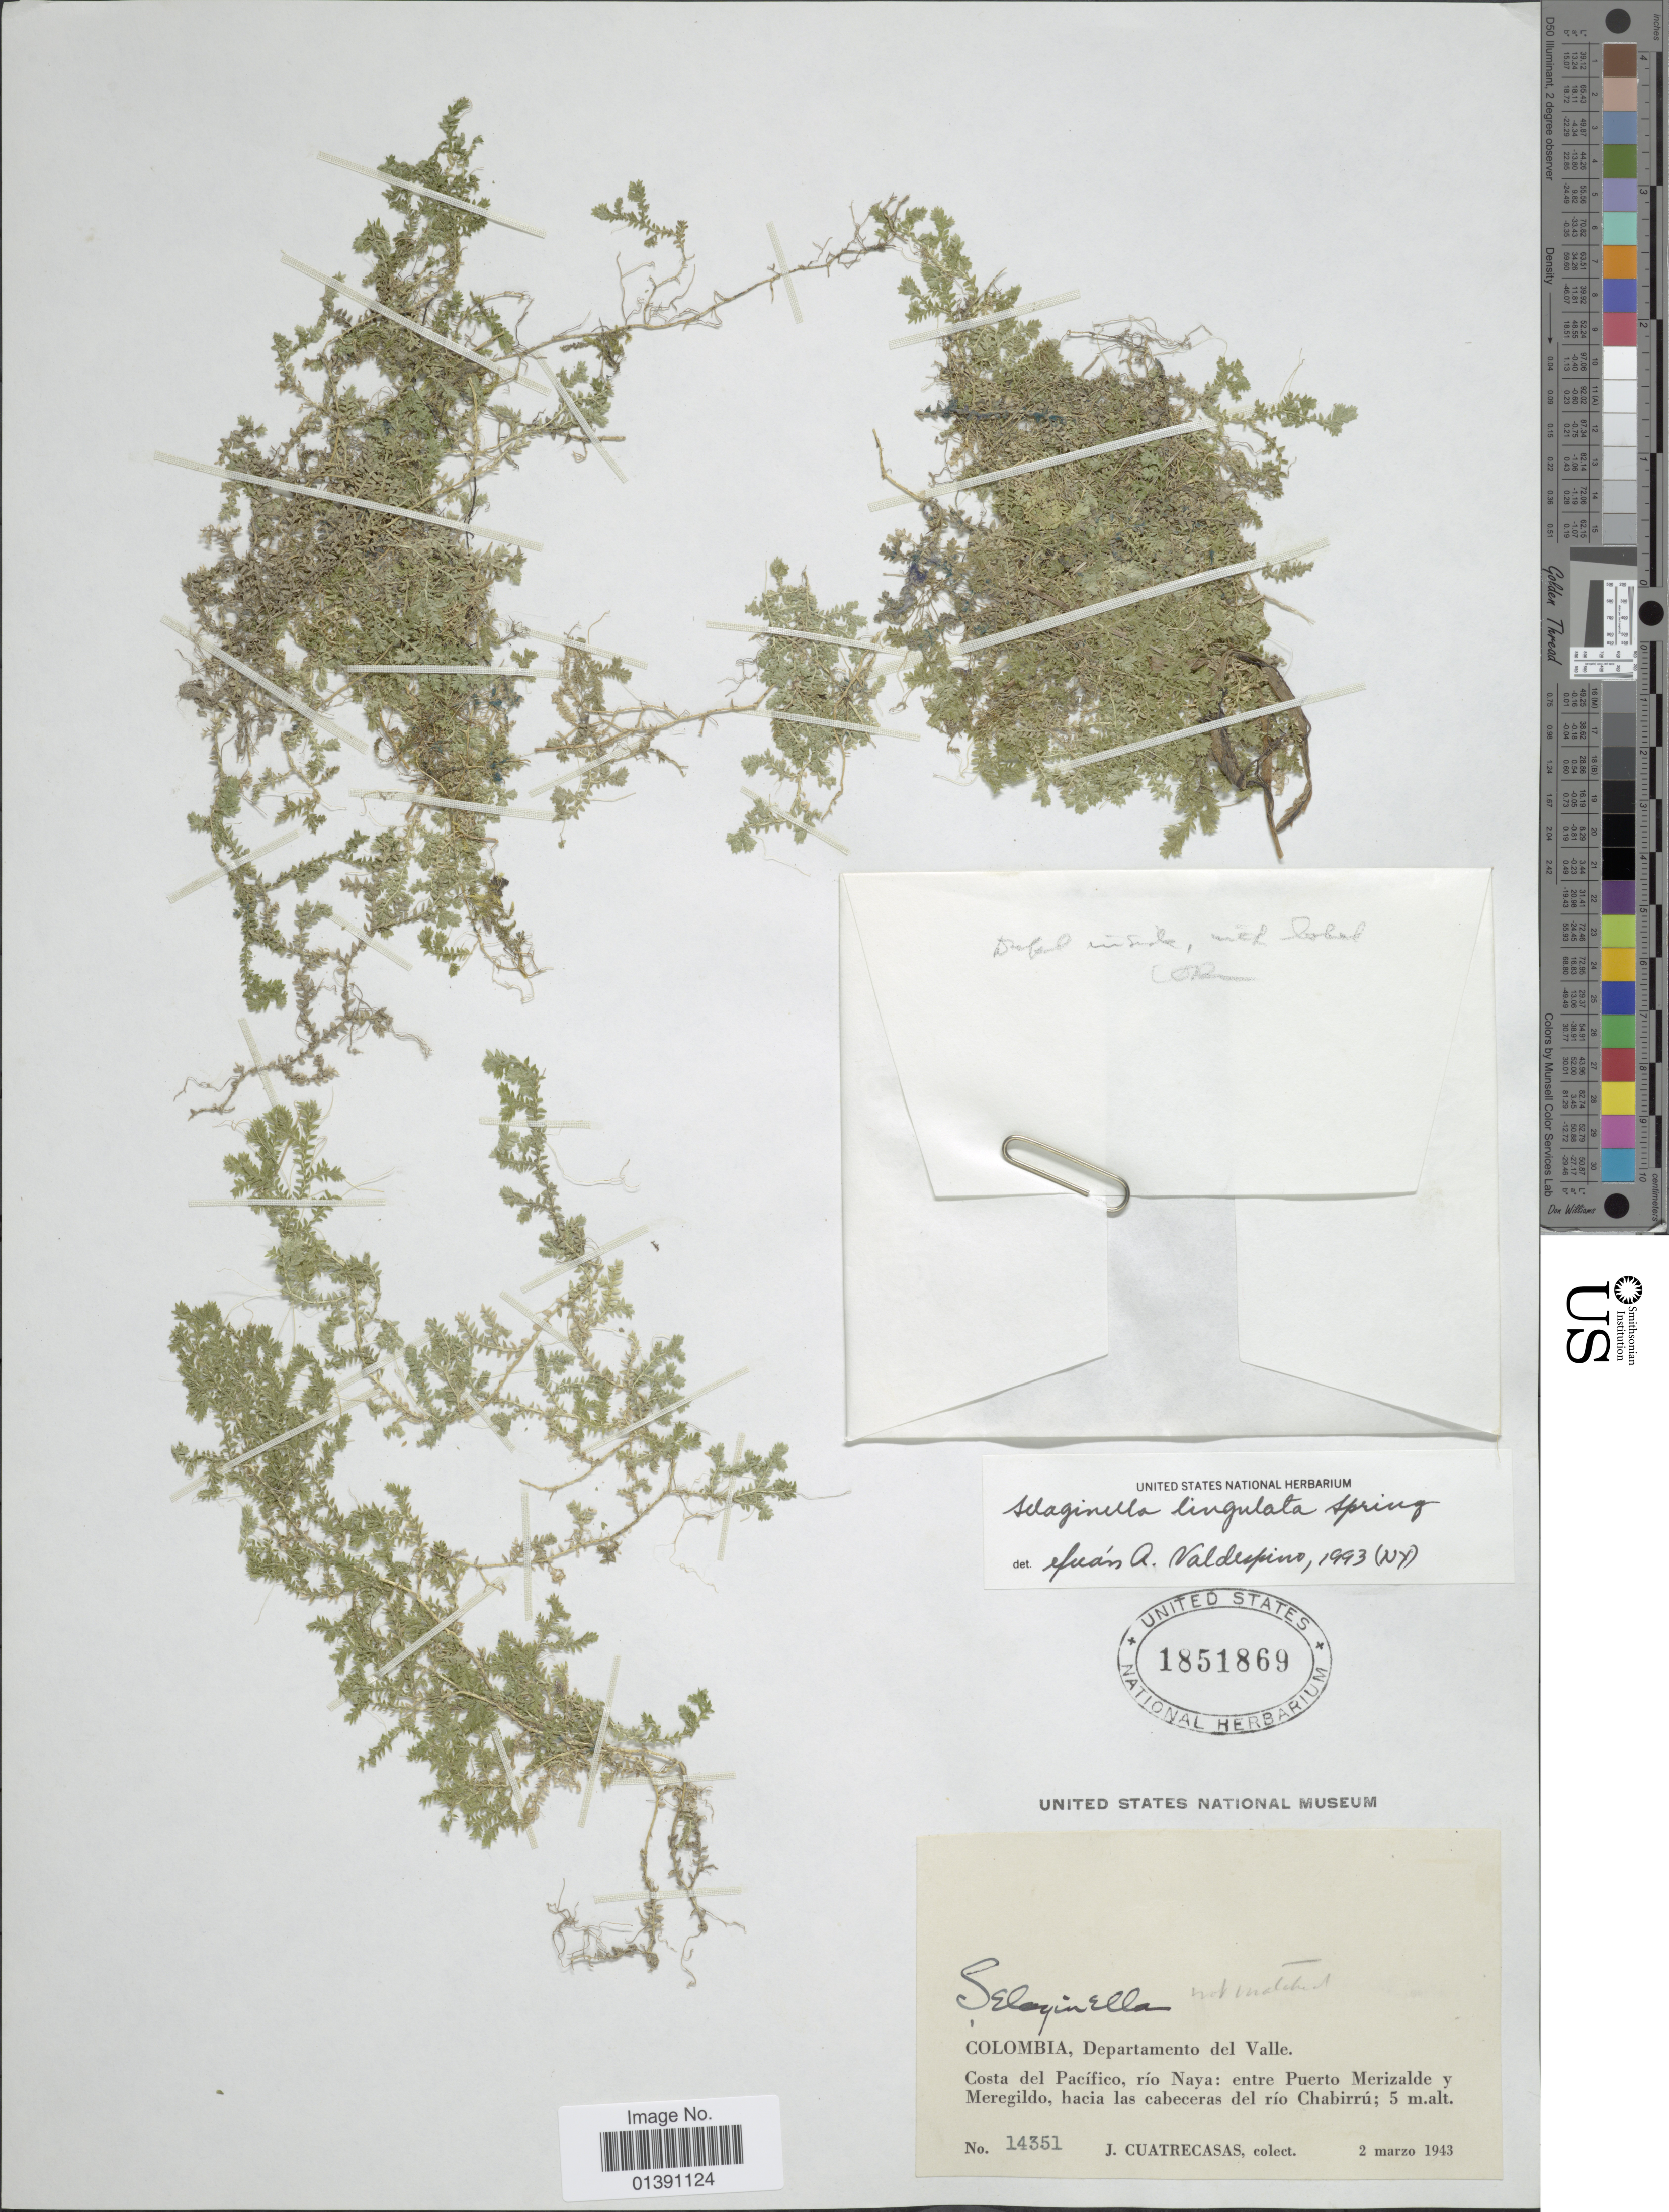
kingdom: Plantae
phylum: Tracheophyta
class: Lycopodiopsida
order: Selaginellales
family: Selaginellaceae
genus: Selaginella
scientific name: Selaginella lingulata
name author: Spring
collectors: J. Cuatrecasas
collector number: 14351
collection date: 1943-03-02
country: Colombia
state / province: Valle del Cauca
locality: Departamento del Valle. Costa del Pacifico, río Naya: entre Puerto Merizalde y Meregildo, hacia las cabeceras del río Chabirrú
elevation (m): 5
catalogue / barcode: US 1851869